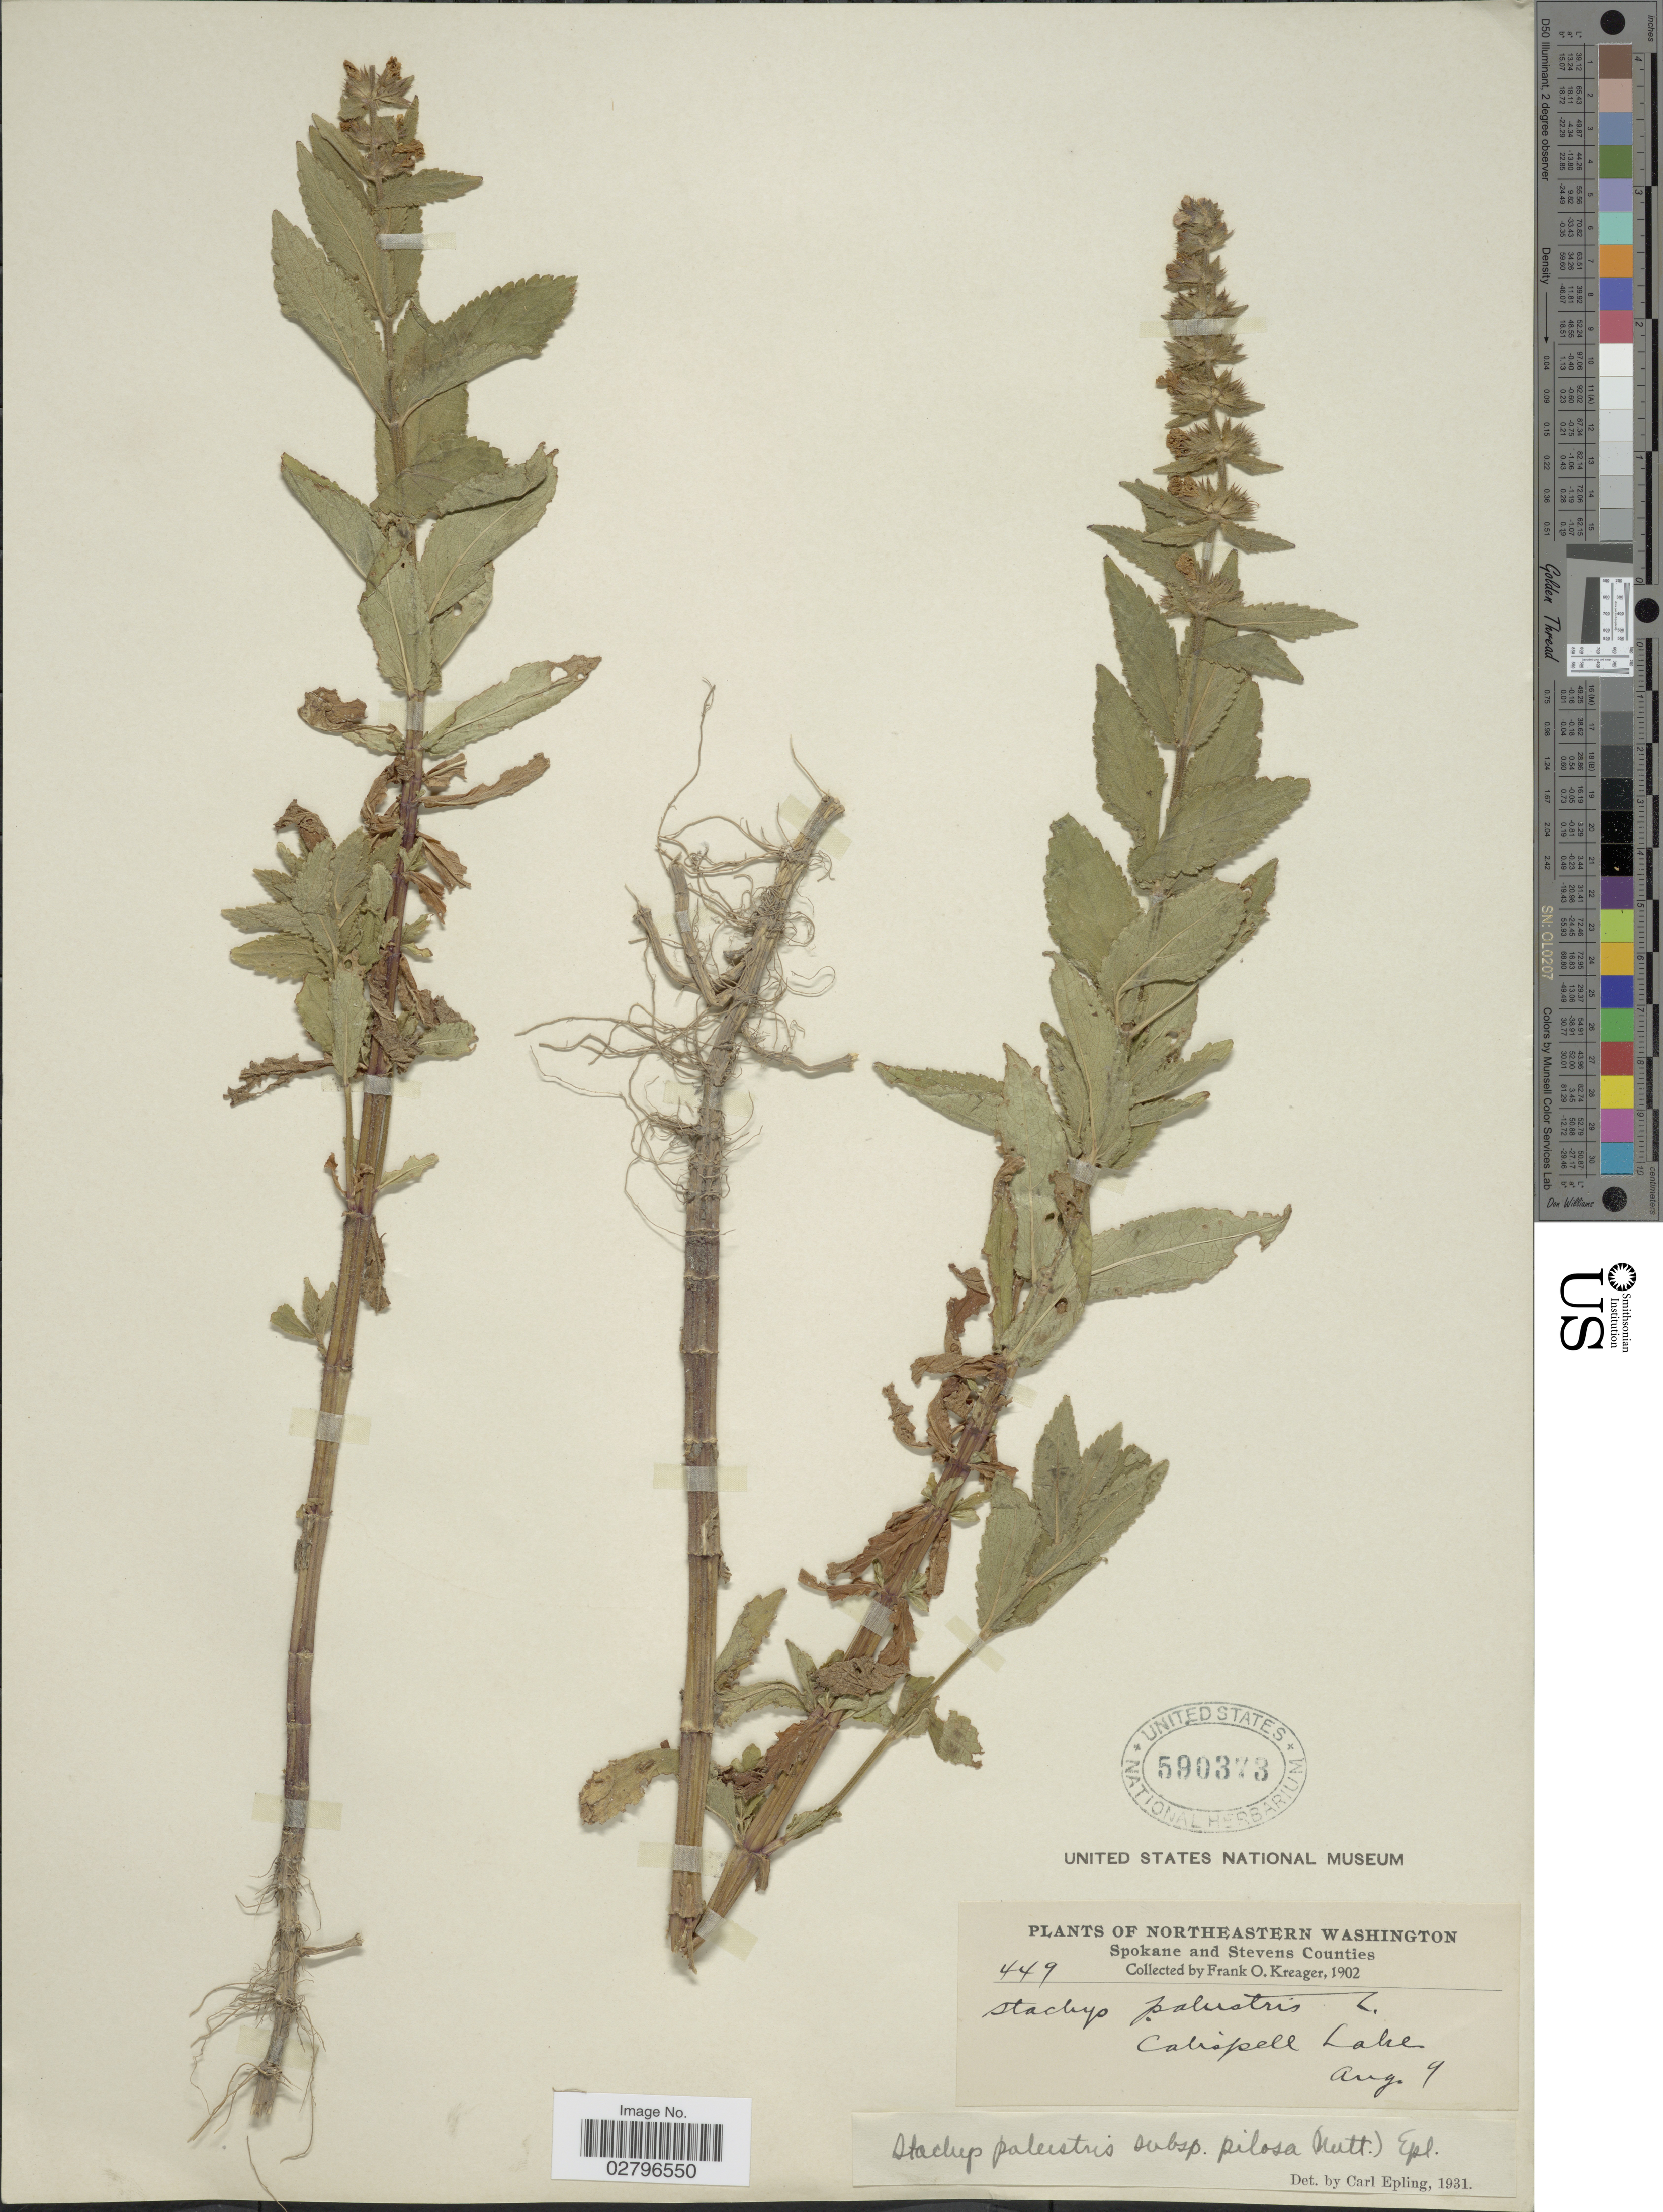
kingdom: Plantae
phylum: Tracheophyta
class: Magnoliopsida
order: Lamiales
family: Lamiaceae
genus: Stachys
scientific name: Stachys pilosa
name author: Nutt.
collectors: F. Kreager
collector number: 449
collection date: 1902-08-09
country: United States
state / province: Washington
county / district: Spokane / Stevens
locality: Northeastern Washington. Spokane and Stevens Counties. Calispell Lake.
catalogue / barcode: US 590373